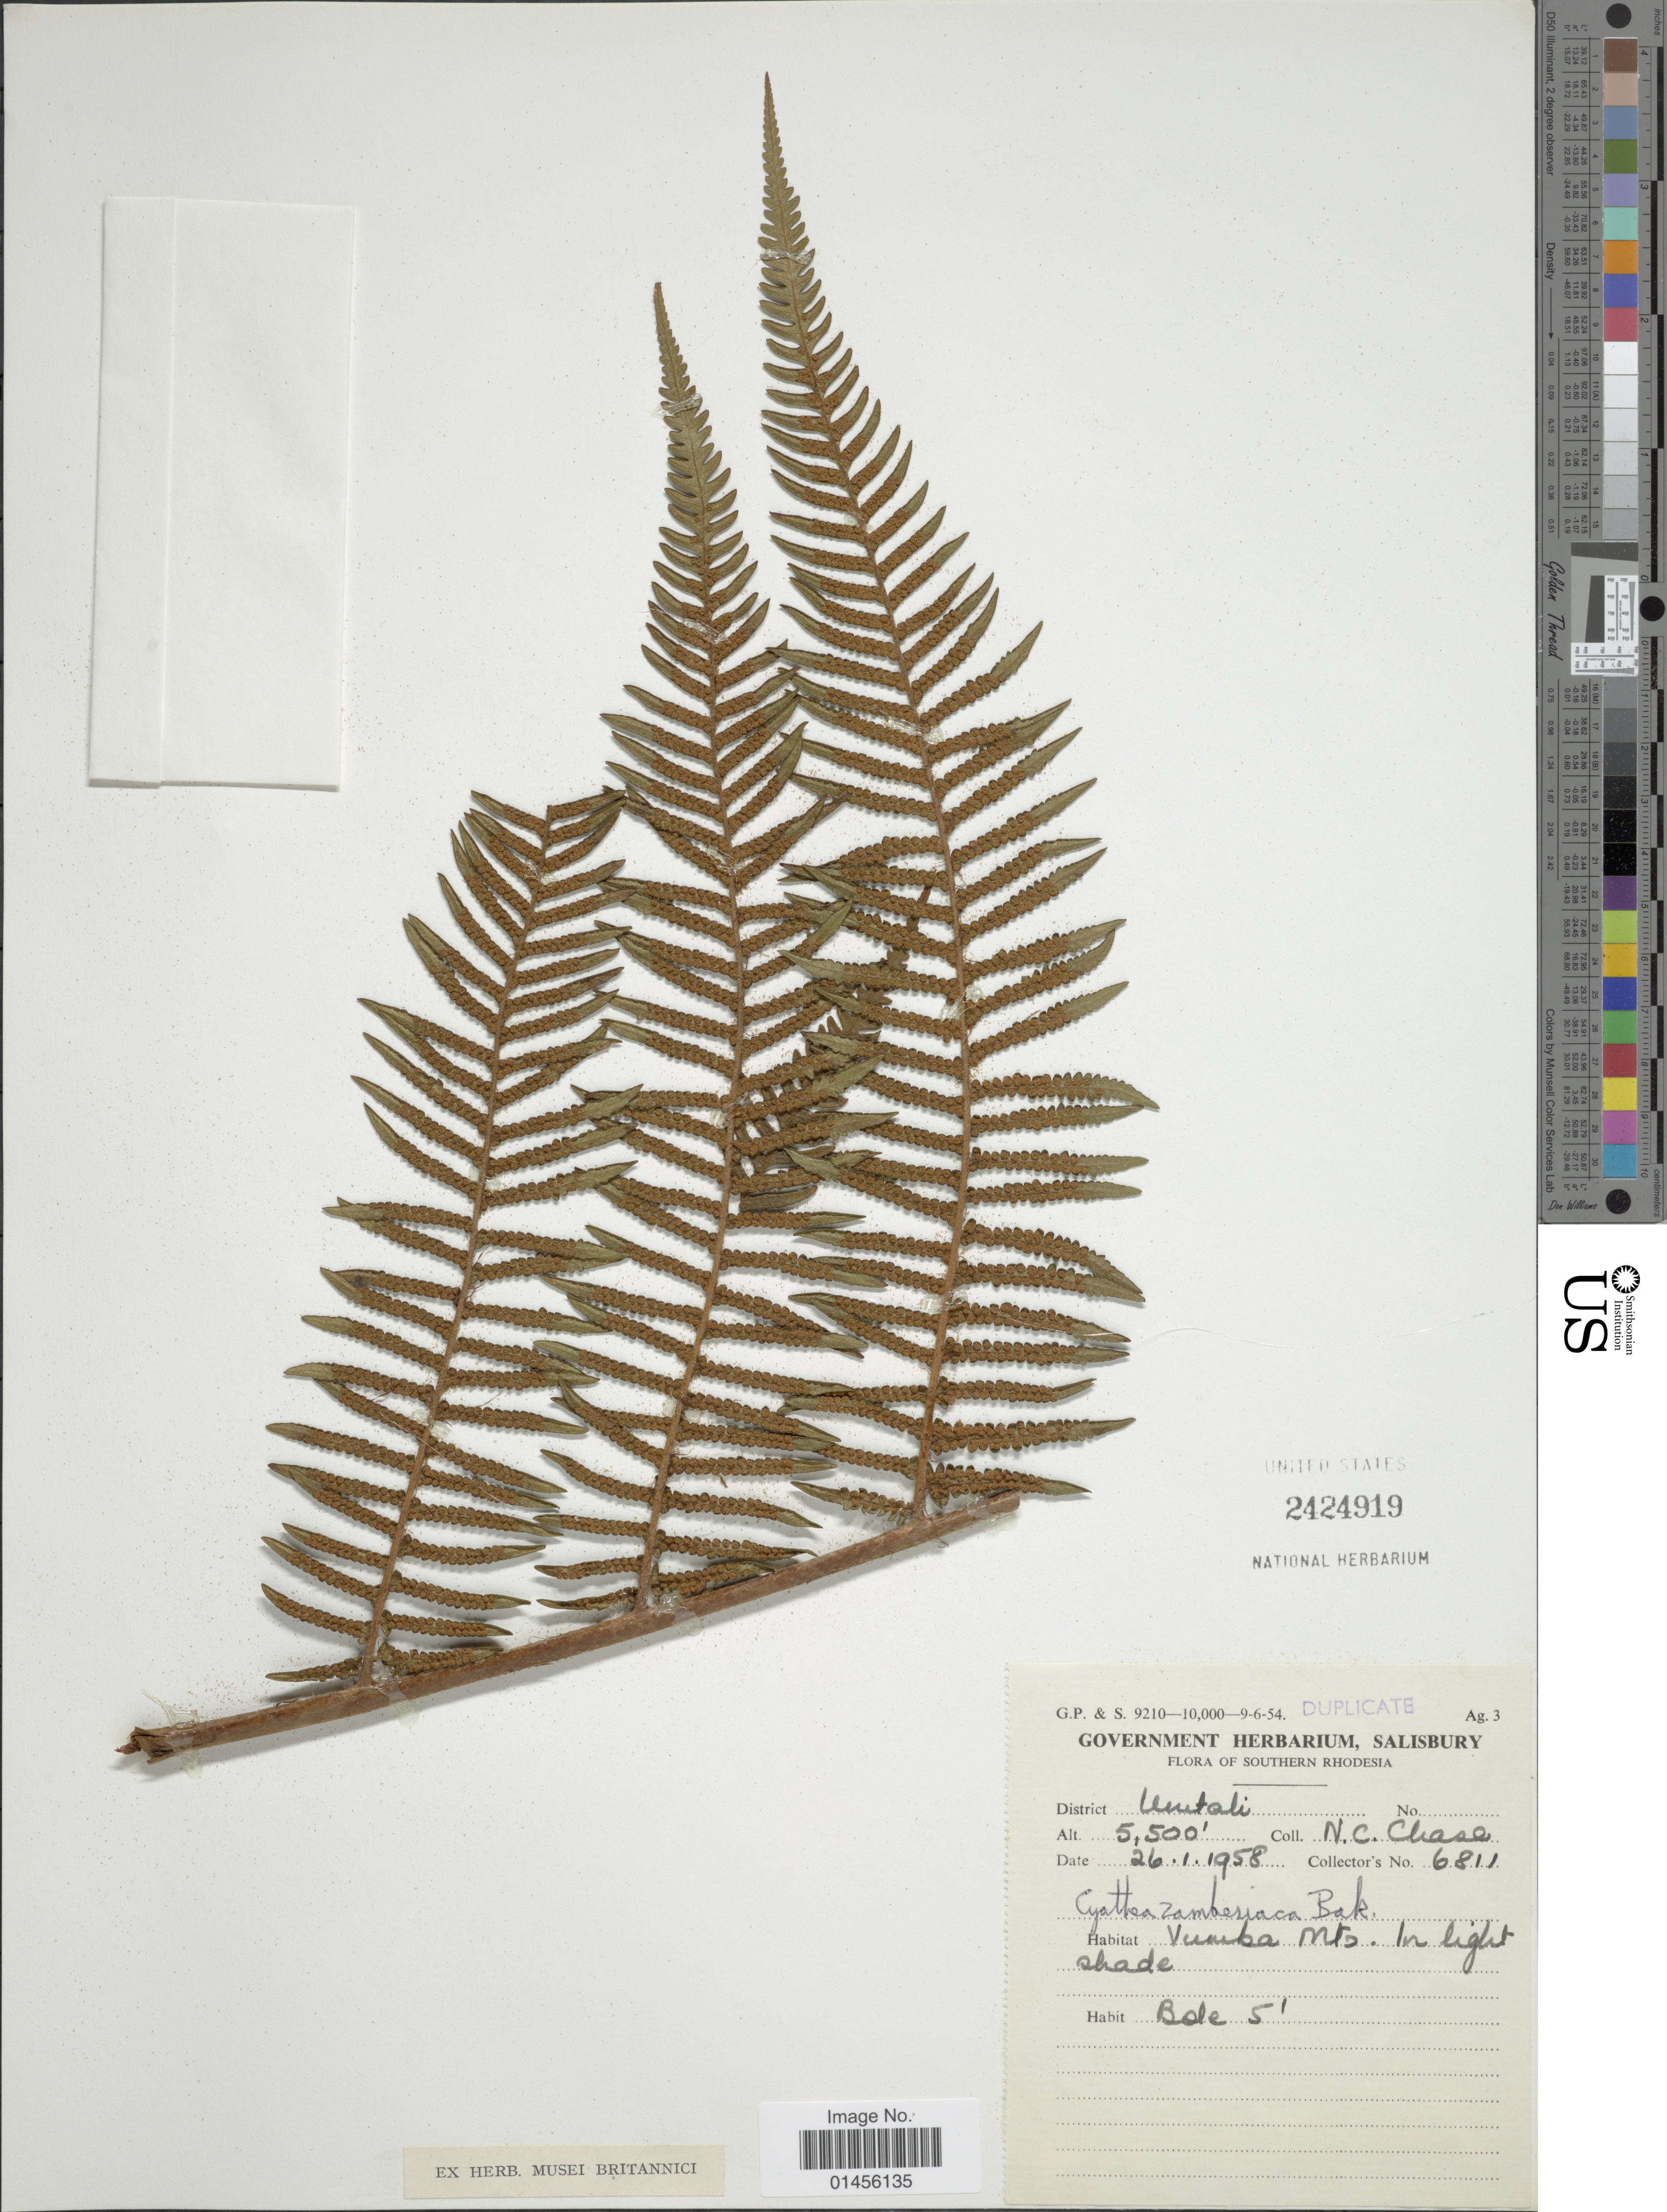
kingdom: Plantae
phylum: Tracheophyta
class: Polypodiopsida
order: Cyatheales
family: Cyatheaceae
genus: Alsophila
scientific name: Alsophila thompsonii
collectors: N. C. Chase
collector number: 6811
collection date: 1958-01-26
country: Zimbabwe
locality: Southern Rhodesia, District Umitali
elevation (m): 1676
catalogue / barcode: US 2424919